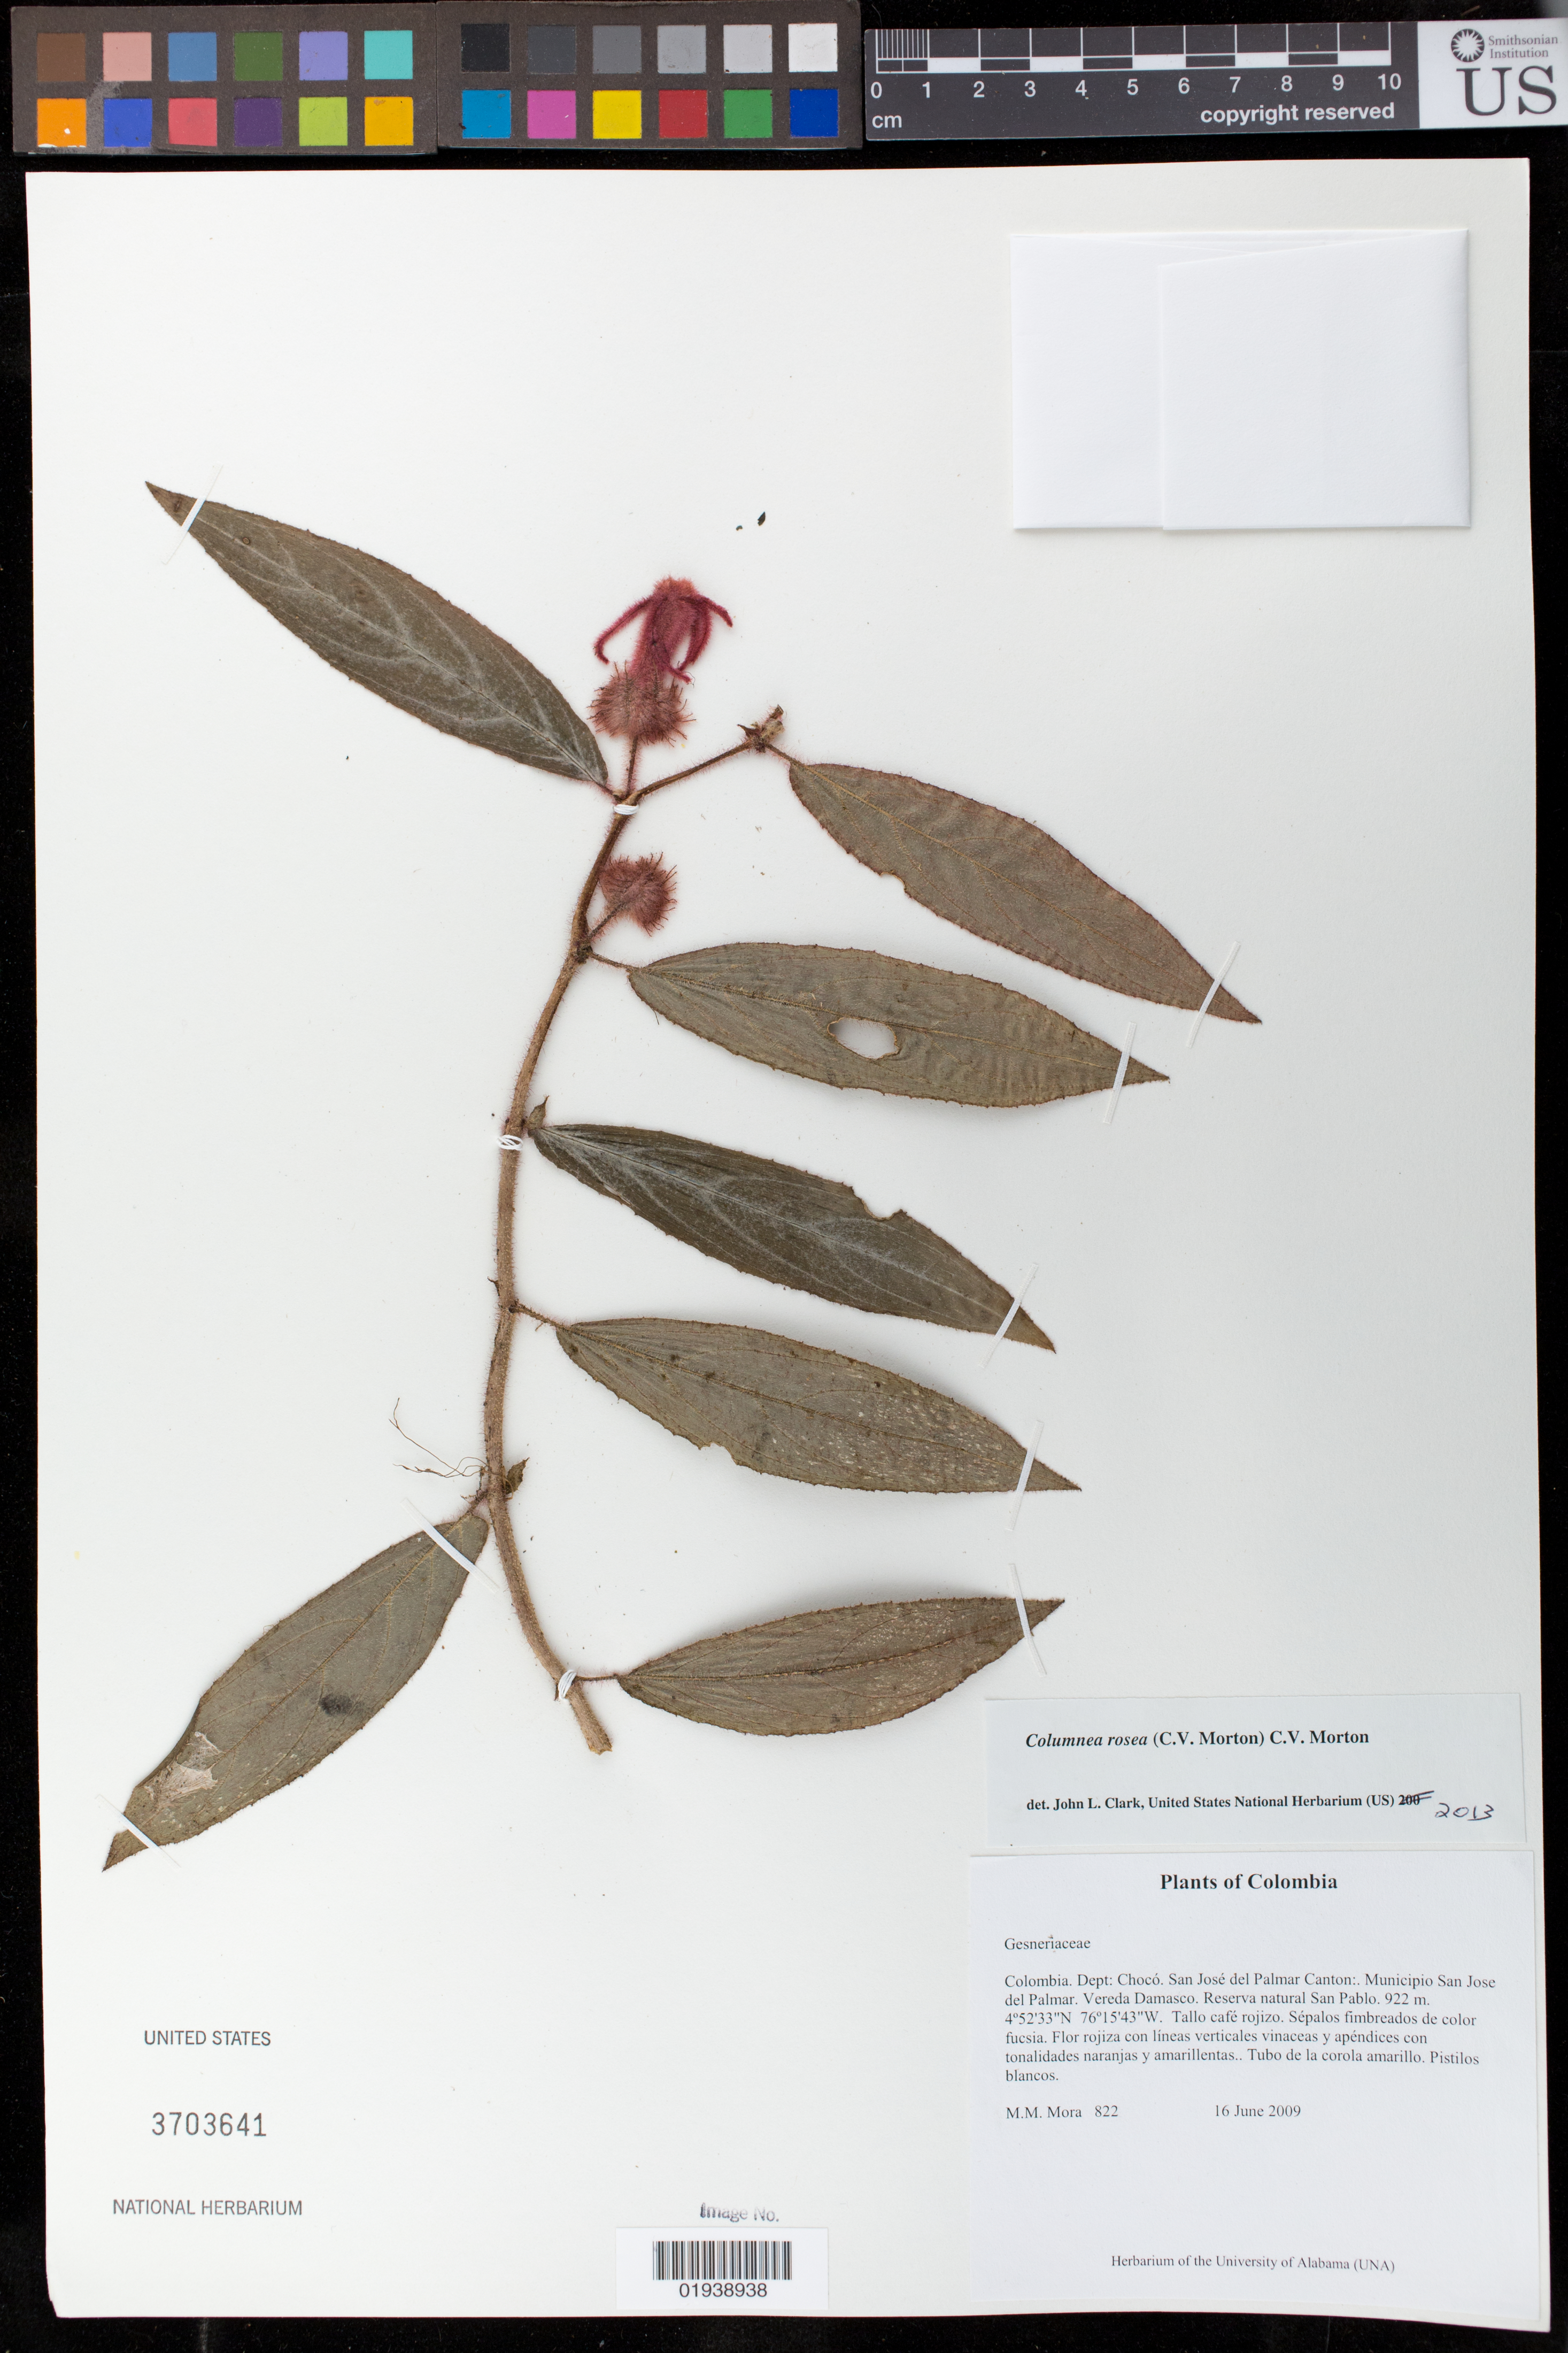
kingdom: Plantae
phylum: Tracheophyta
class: Magnoliopsida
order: Lamiales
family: Gesneriaceae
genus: Columnea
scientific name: Columnea rosea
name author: (C.V. Morton) C.V. Morton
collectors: M. M. Mora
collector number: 822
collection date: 2009-06-16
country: Colombia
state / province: Chocó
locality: San Jose del Palmar Canton. Municipio San Jose del Palmar. Vereda Damasco. Reserva Natural San Pablo.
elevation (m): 922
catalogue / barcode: US 3703641